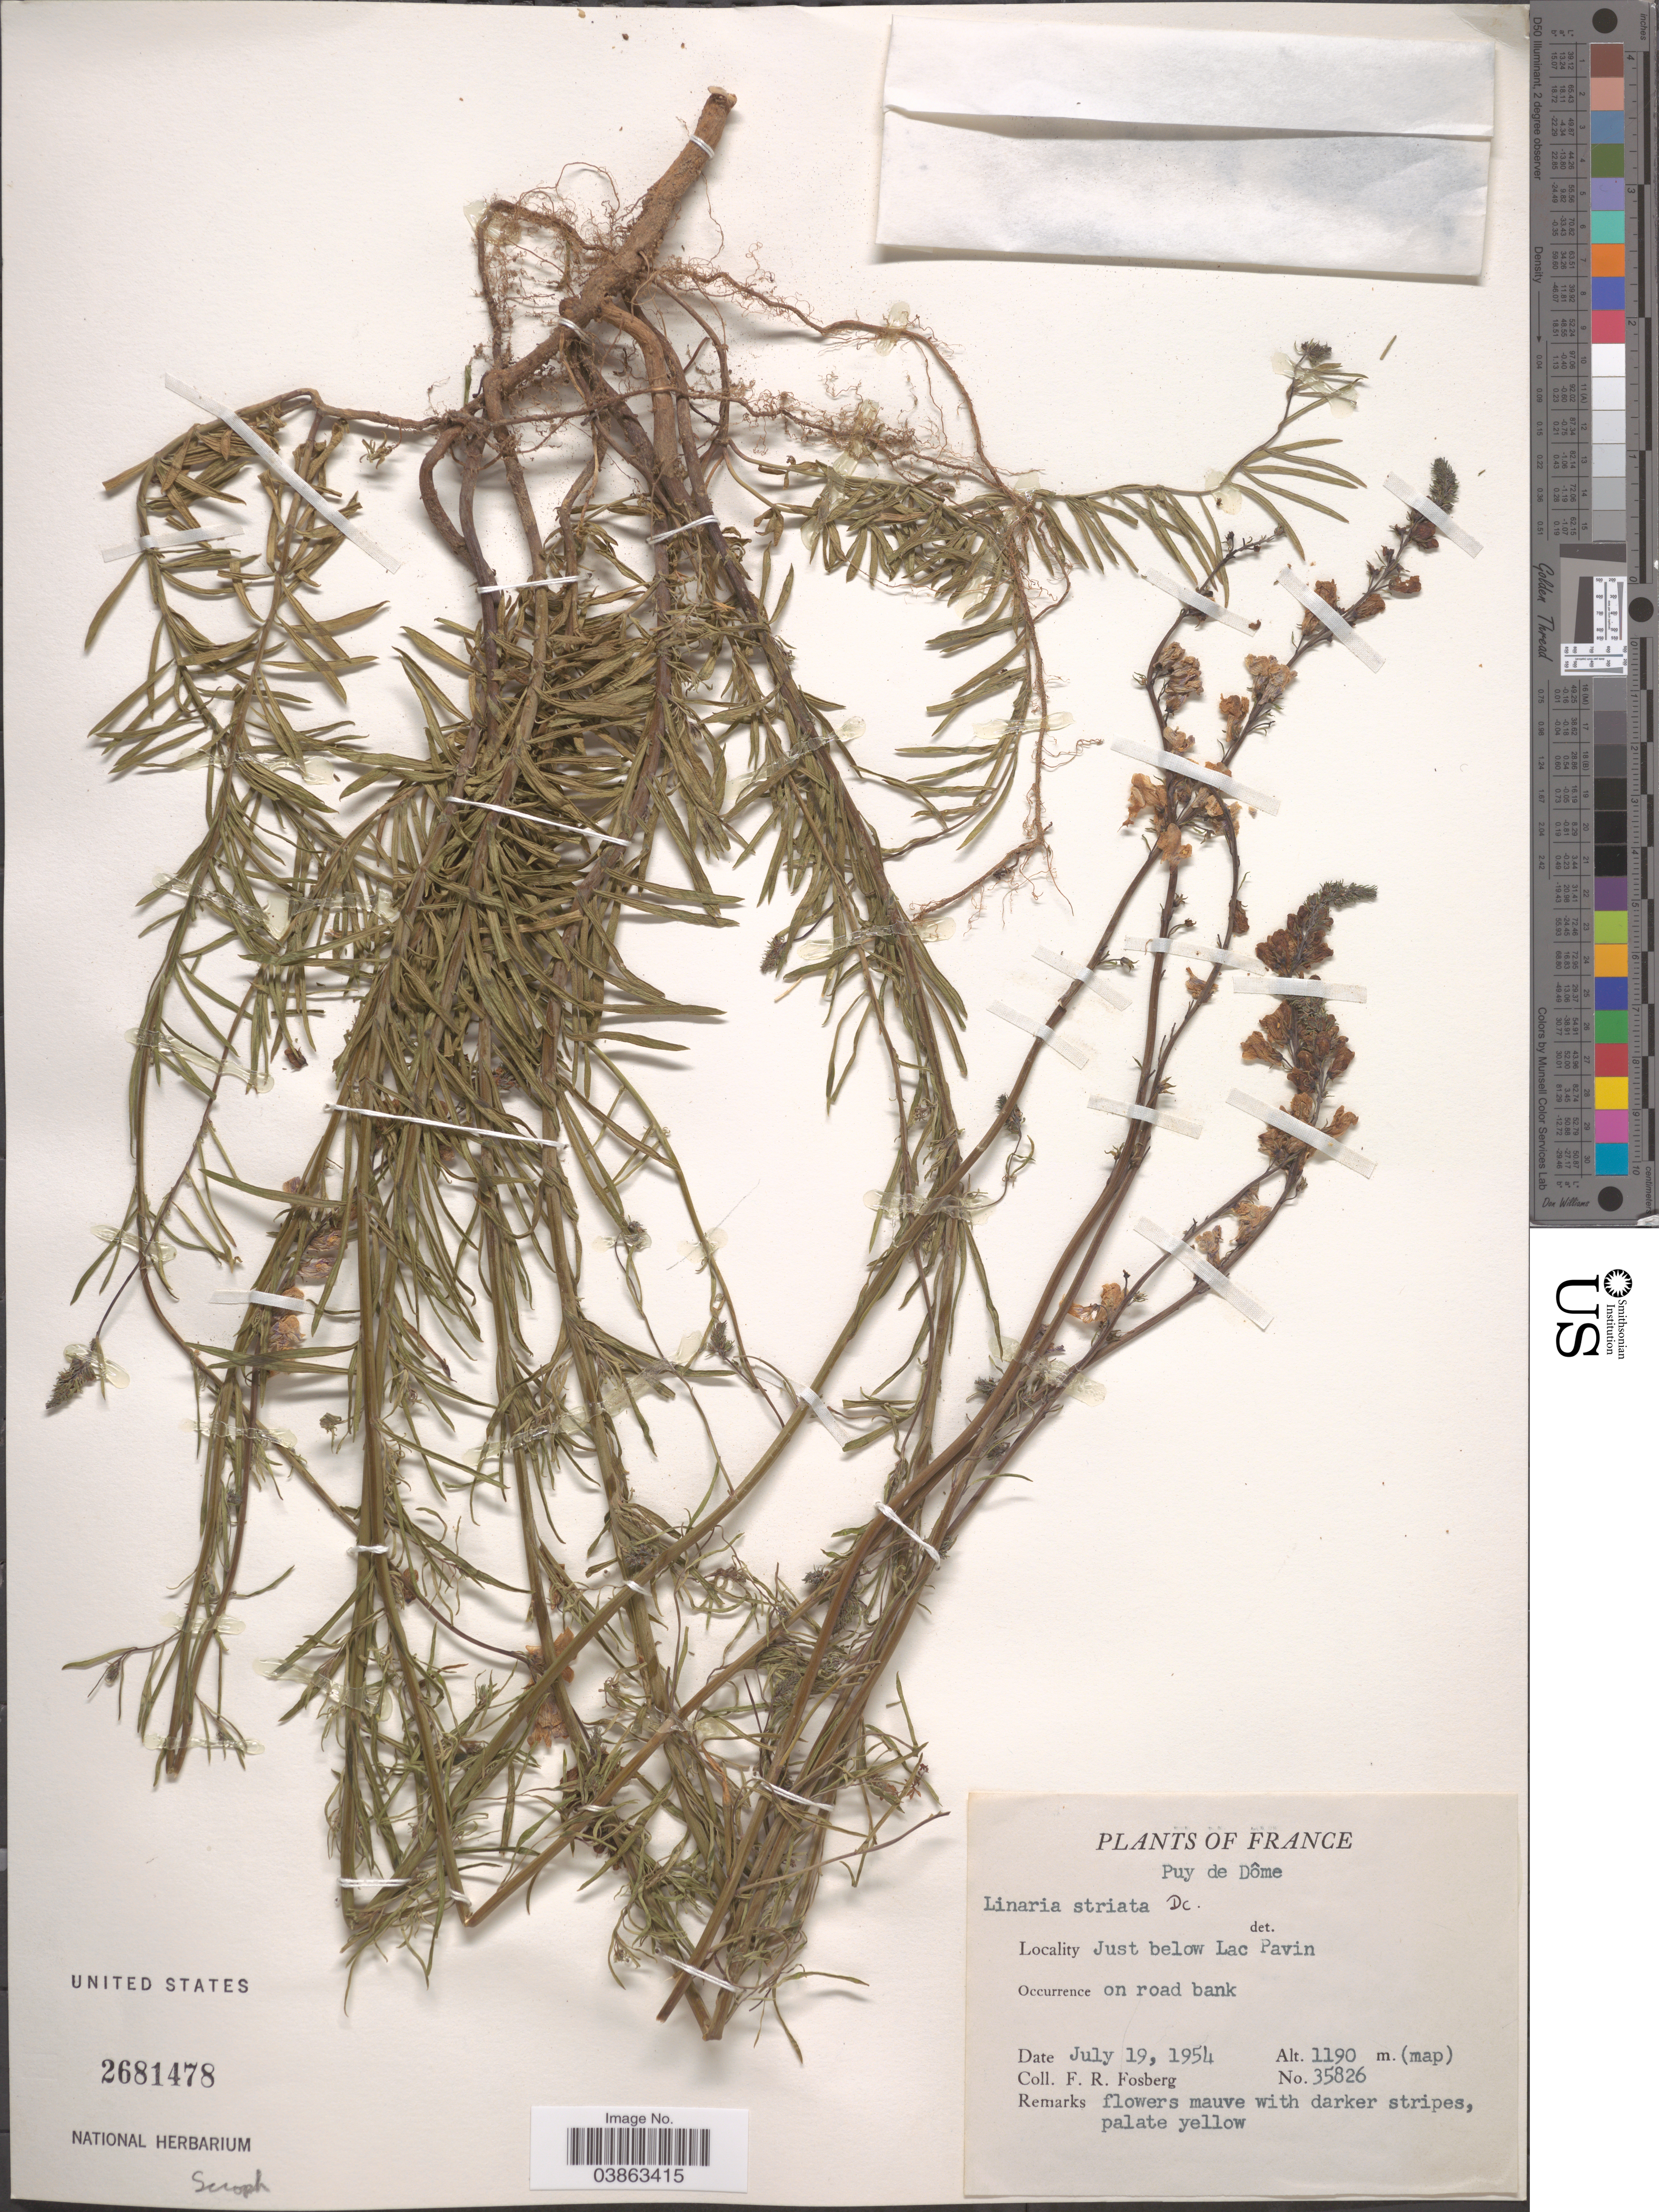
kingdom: Plantae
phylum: Tracheophyta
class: Magnoliopsida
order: Lamiales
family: Plantaginaceae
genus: Linaria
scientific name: Linaria striata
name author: (Lam.) DC.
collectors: F. R. Fosberg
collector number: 35826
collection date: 1954-07-19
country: France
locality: Puy de Dôme. Just below Lac Pavin.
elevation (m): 1190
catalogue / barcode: US 2681478